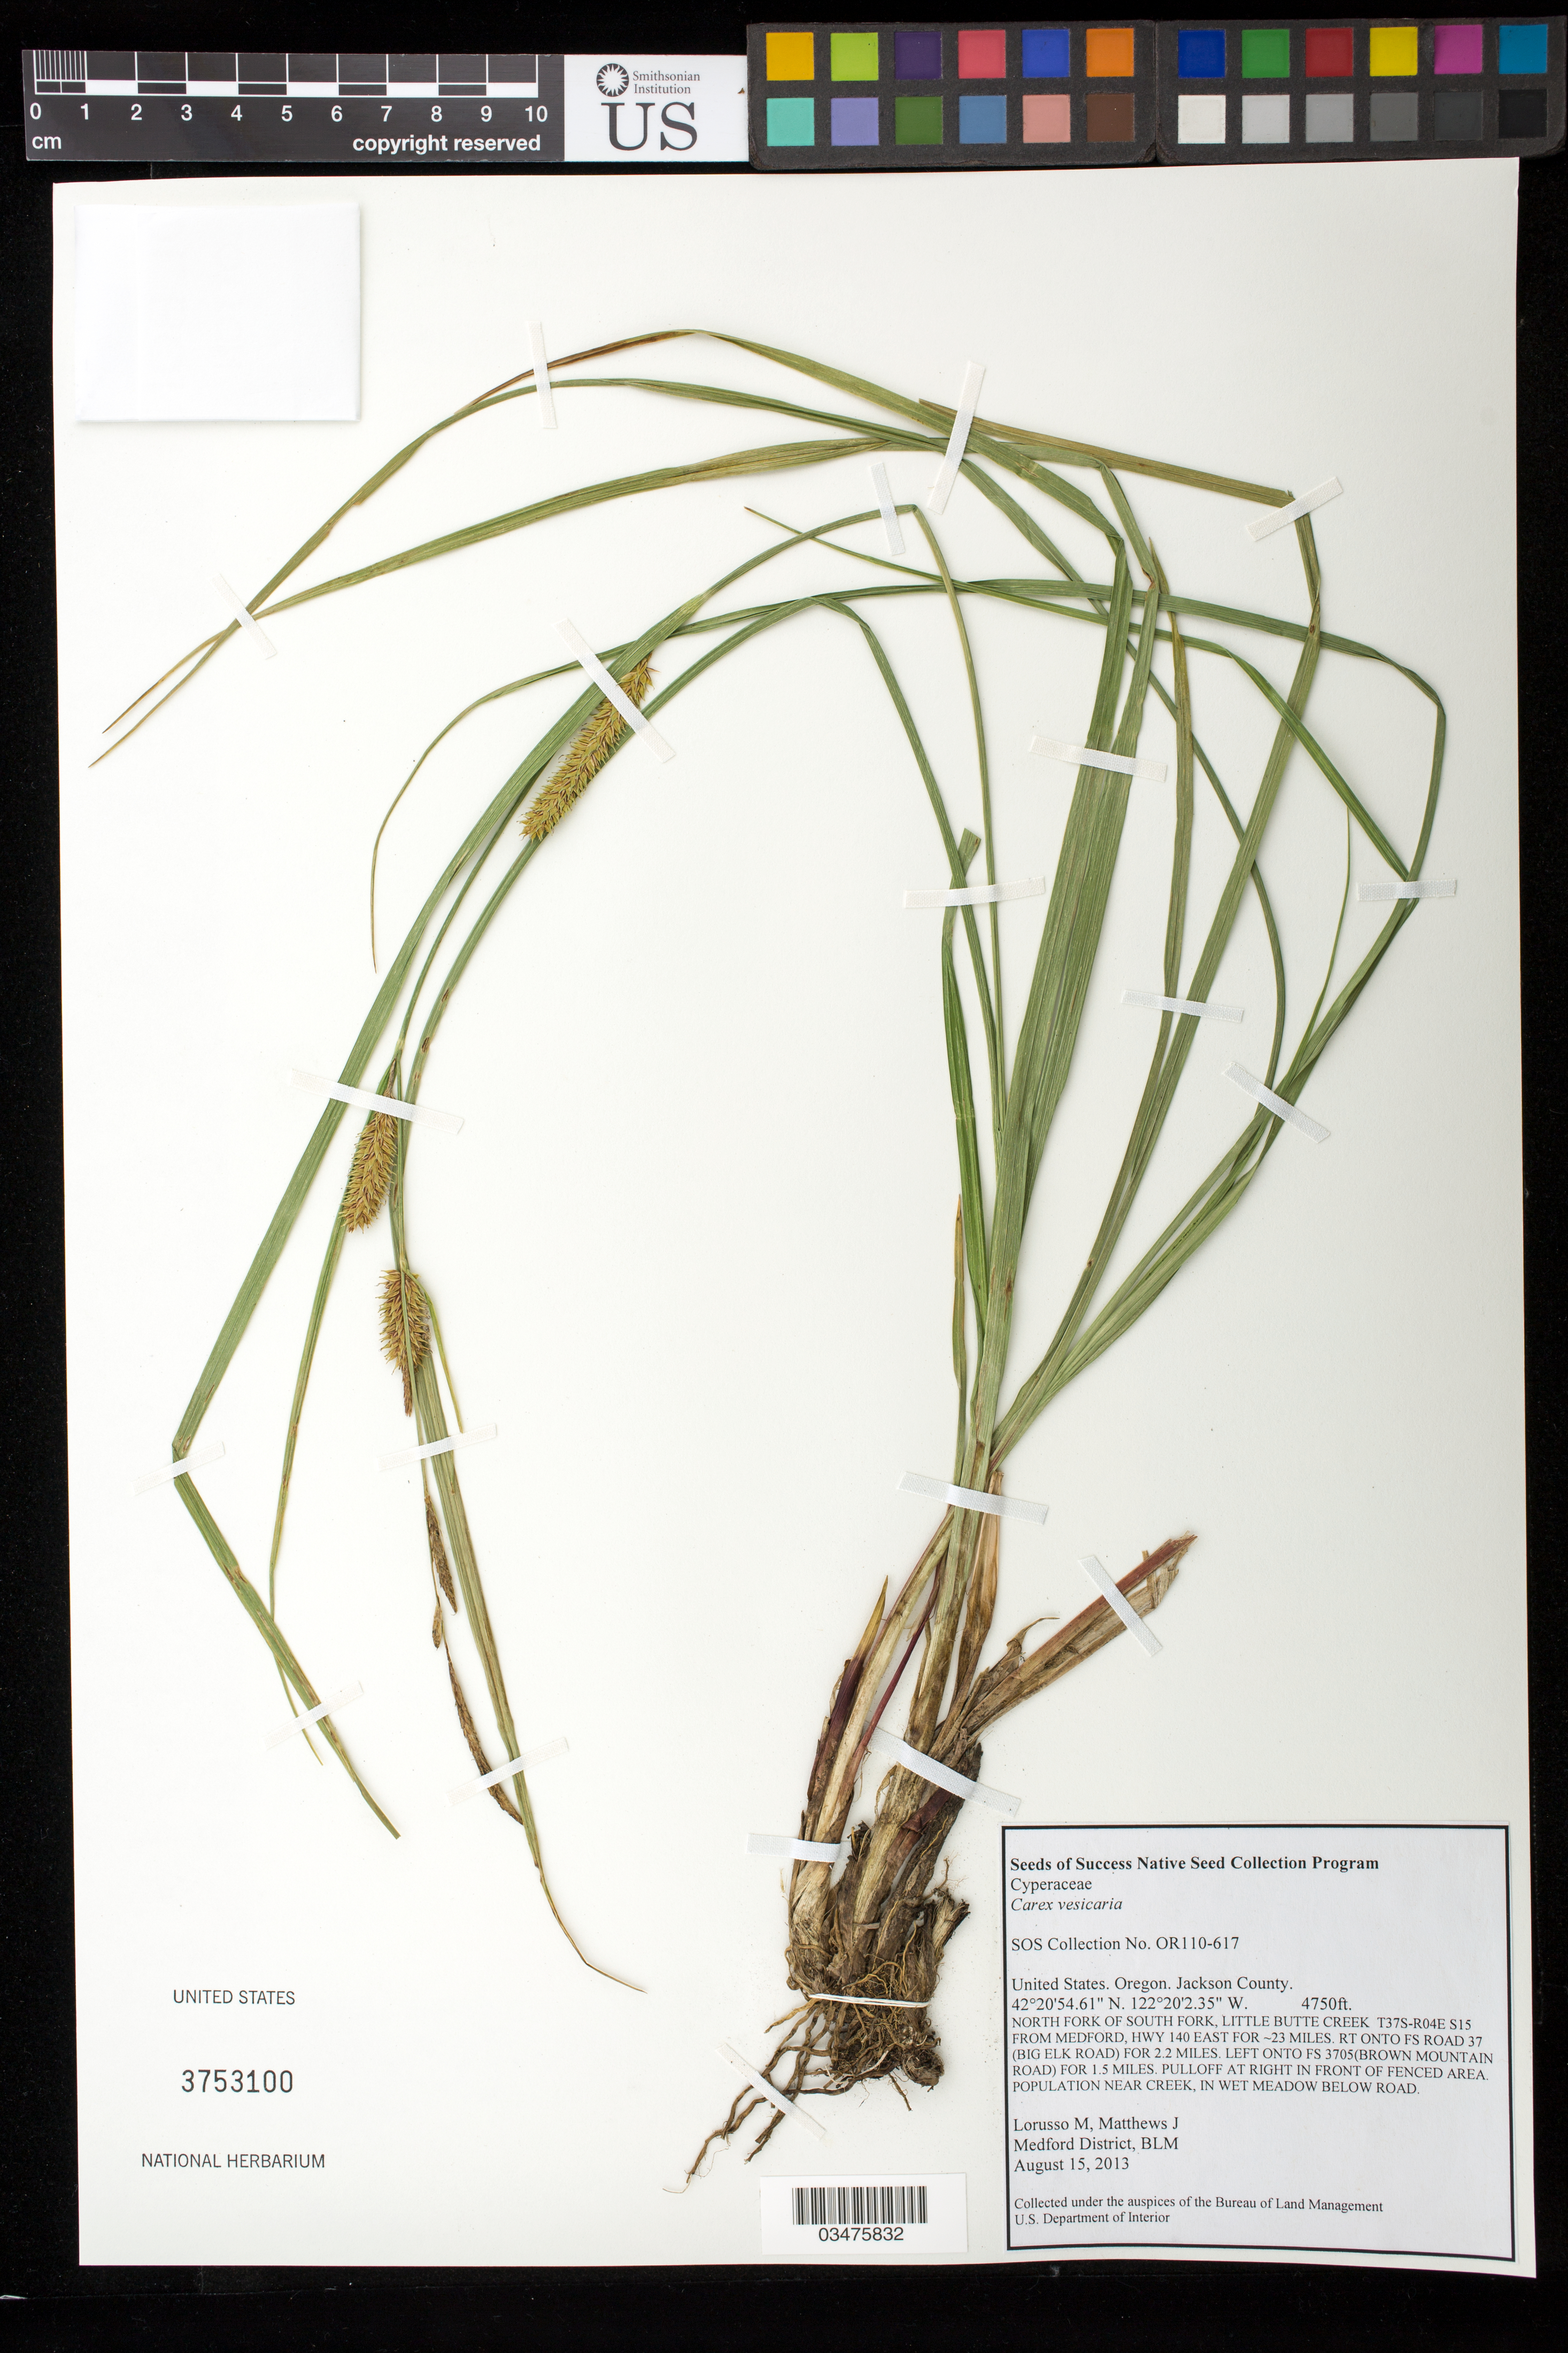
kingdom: Plantae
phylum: Tracheophyta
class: Liliopsida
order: Poales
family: Cyperaceae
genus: Carex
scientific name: Carex vesicaria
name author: L.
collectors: M. Lorusso & J. Matthews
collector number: OR110-617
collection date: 2013-08-15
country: United States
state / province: Oregon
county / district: Jackson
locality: North Fork of South Fork, Little Butte Creek.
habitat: Wet meadow below road.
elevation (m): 1448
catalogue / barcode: US 3753100